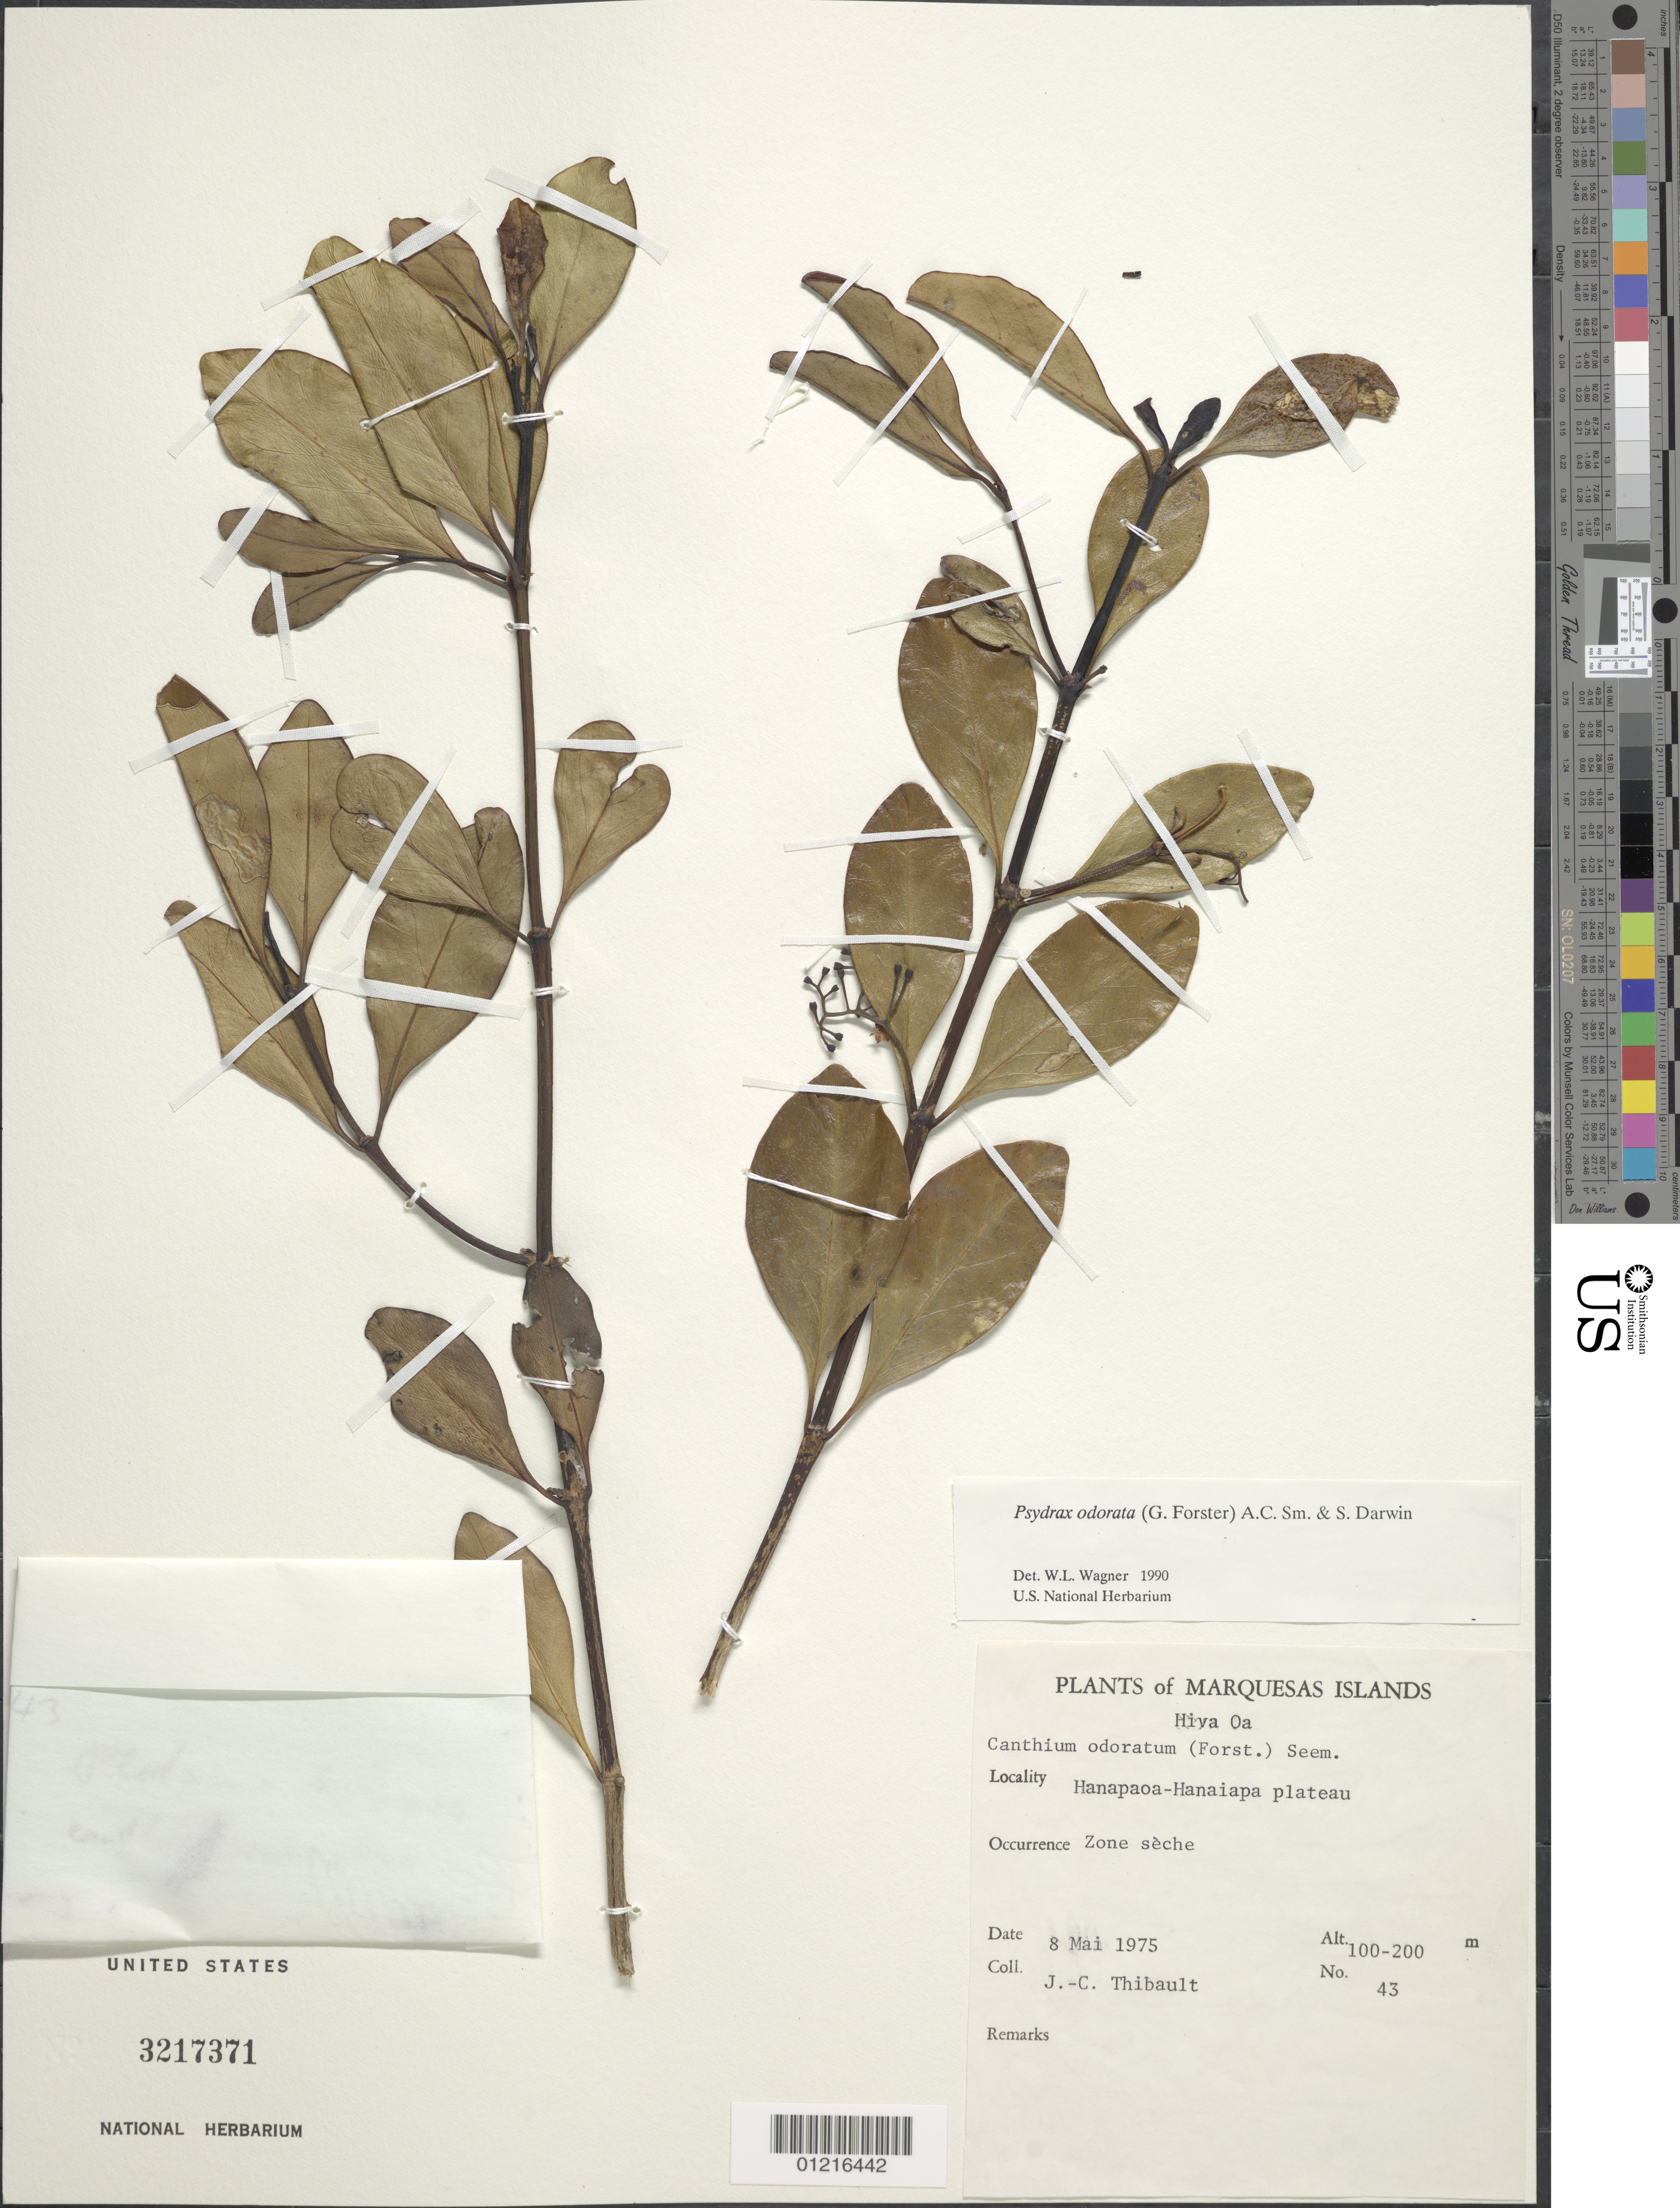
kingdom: Plantae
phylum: Tracheophyta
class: Magnoliopsida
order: Gentianales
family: Rubiaceae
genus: Psydrax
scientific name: Psydrax odorata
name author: (G. Forst.) A.C. Sm. & S.P. Darwin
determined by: Wagner, W. L., (BOT), Smithsonian Institution - National Museum of Natural History (UNITED STATES)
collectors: J. Thibault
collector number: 43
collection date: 1975-05-08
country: French Polynesia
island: Hiva Oa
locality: Hanapaoa-Hanaiapa plateau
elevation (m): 100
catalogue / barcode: US 3217371